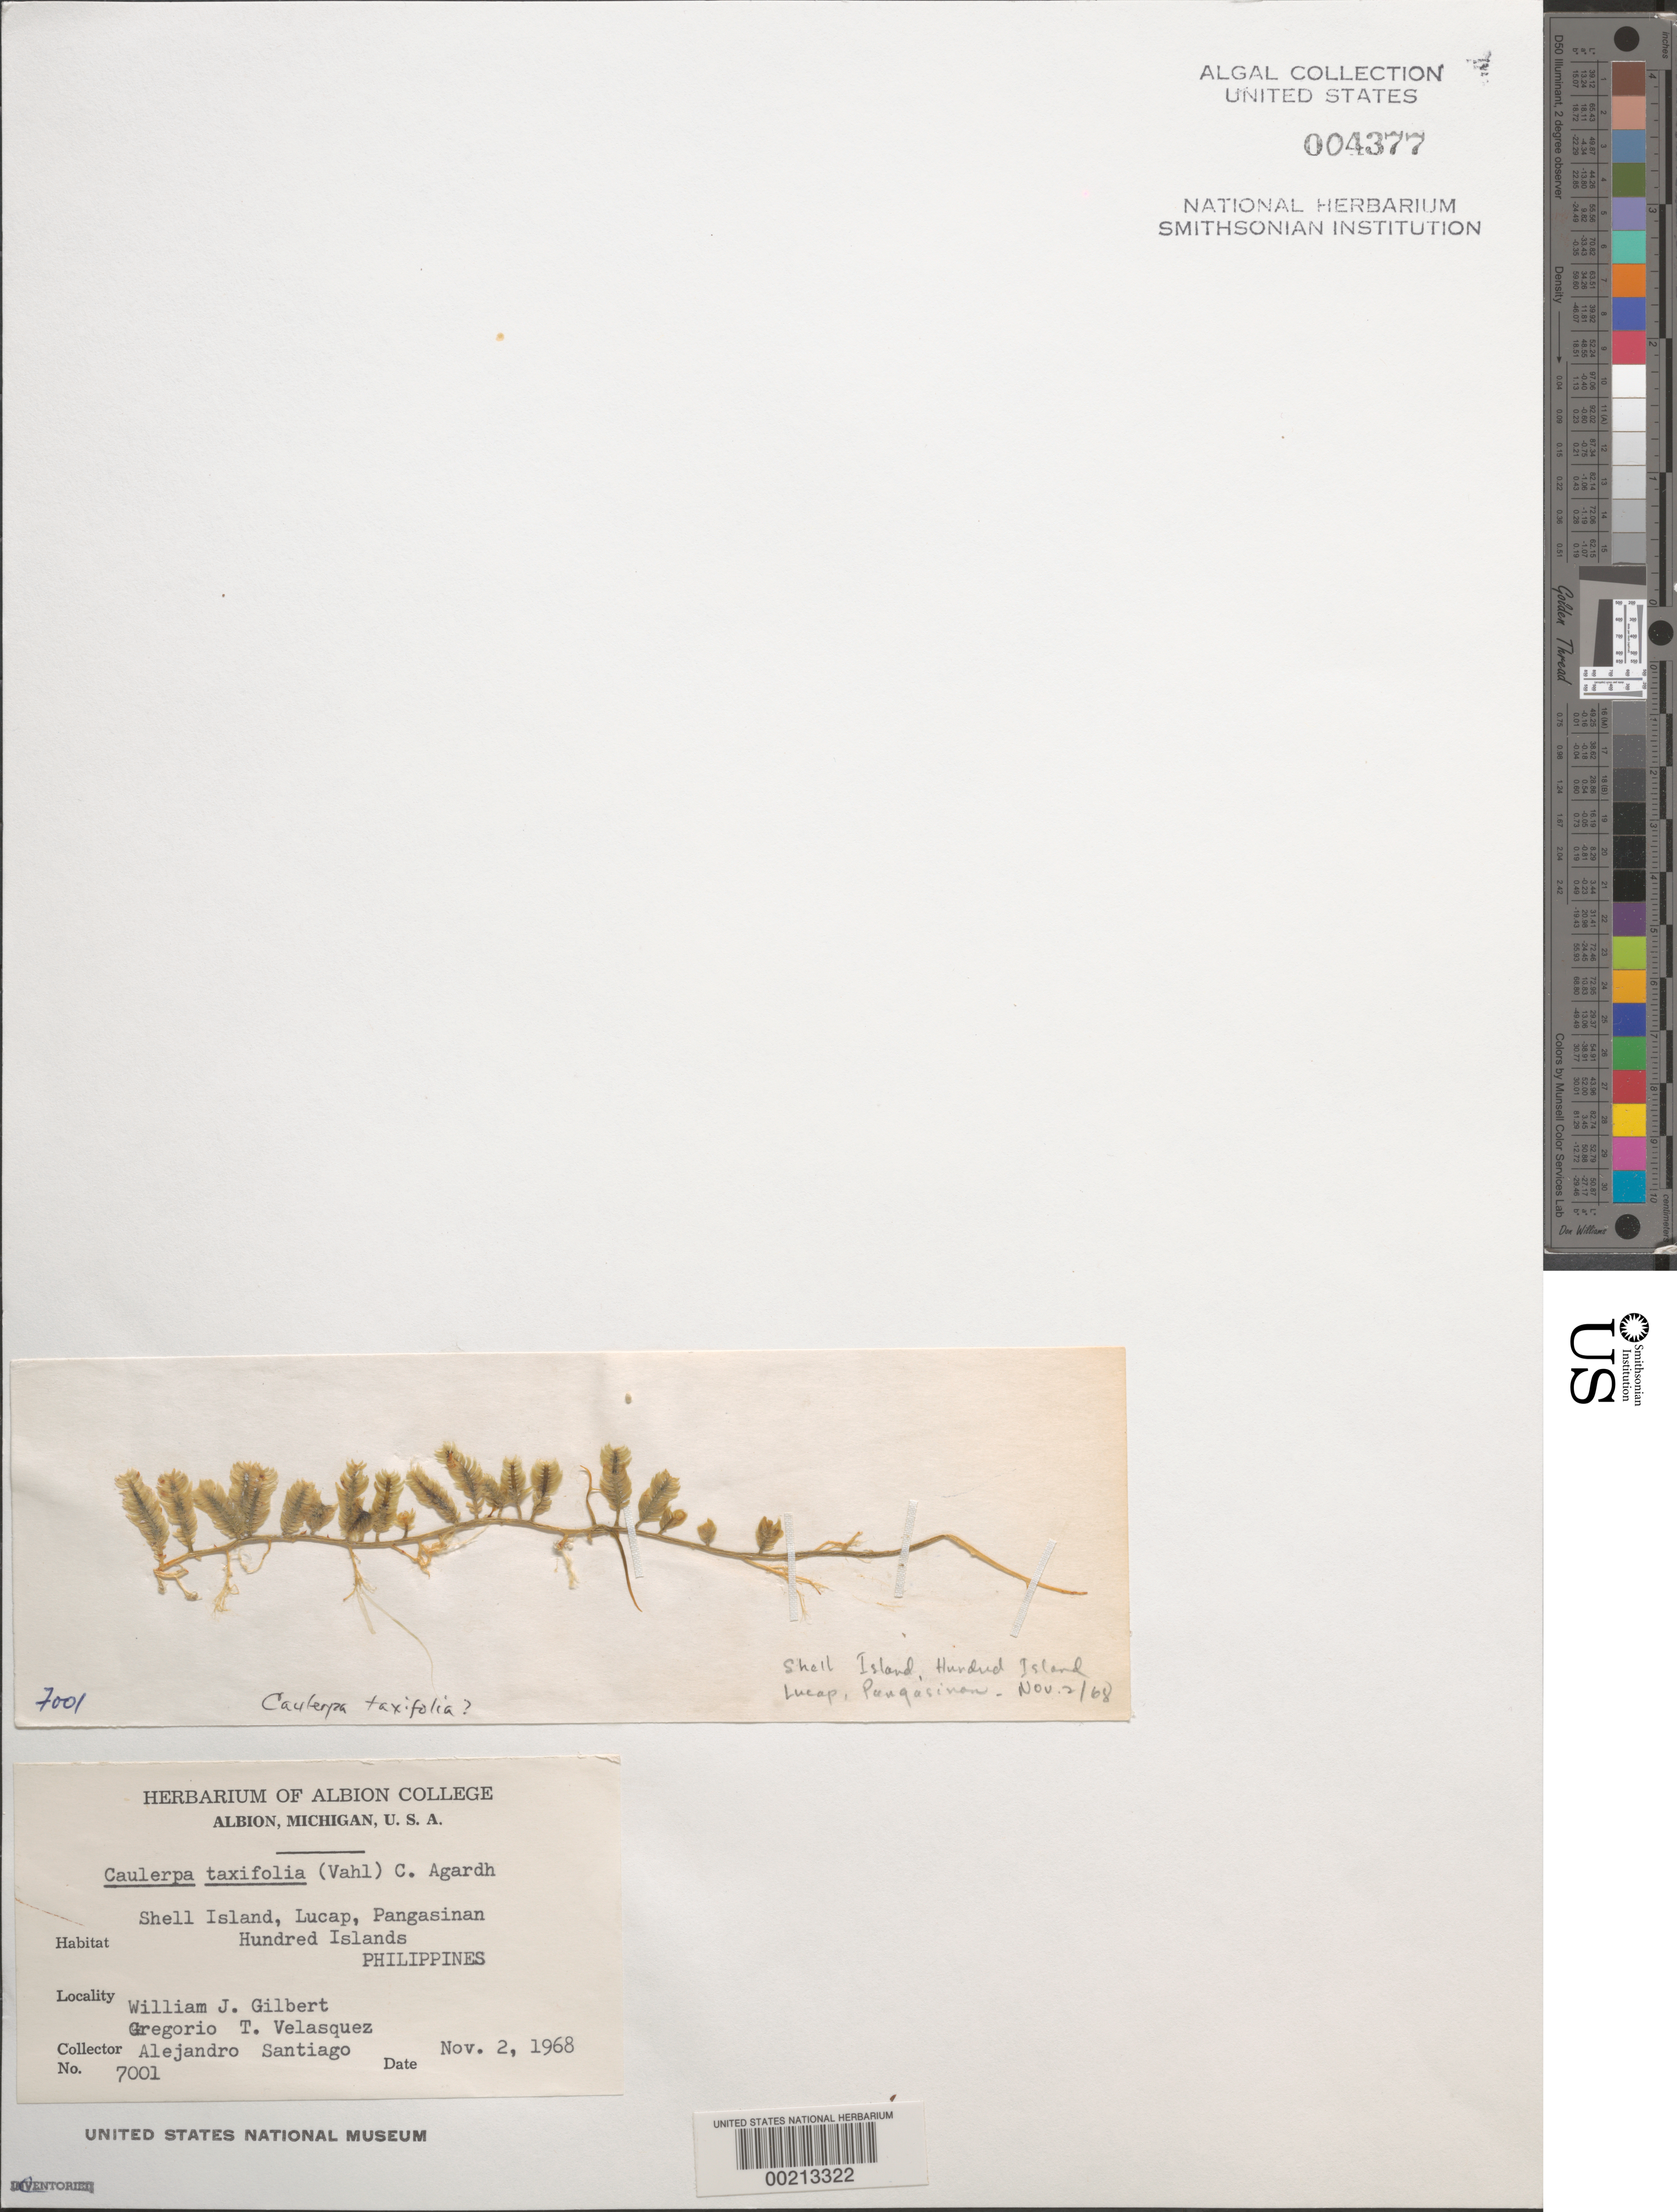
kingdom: Plantae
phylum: Chlorophyta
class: Ulvophyceae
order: Bryopsidales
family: Caulerpaceae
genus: Caulerpa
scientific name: Caulerpa taxifolia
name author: (M. Vahl) C. Agardh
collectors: W. J. Gilbert, G. Velasquez & A. Santiago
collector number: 7001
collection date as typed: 02 Nov 1968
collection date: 1968-11-02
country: Philippines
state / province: Ilocos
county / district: Pangasinan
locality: Shell island, lucap, hundred islands, pangasinan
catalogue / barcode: US 4377